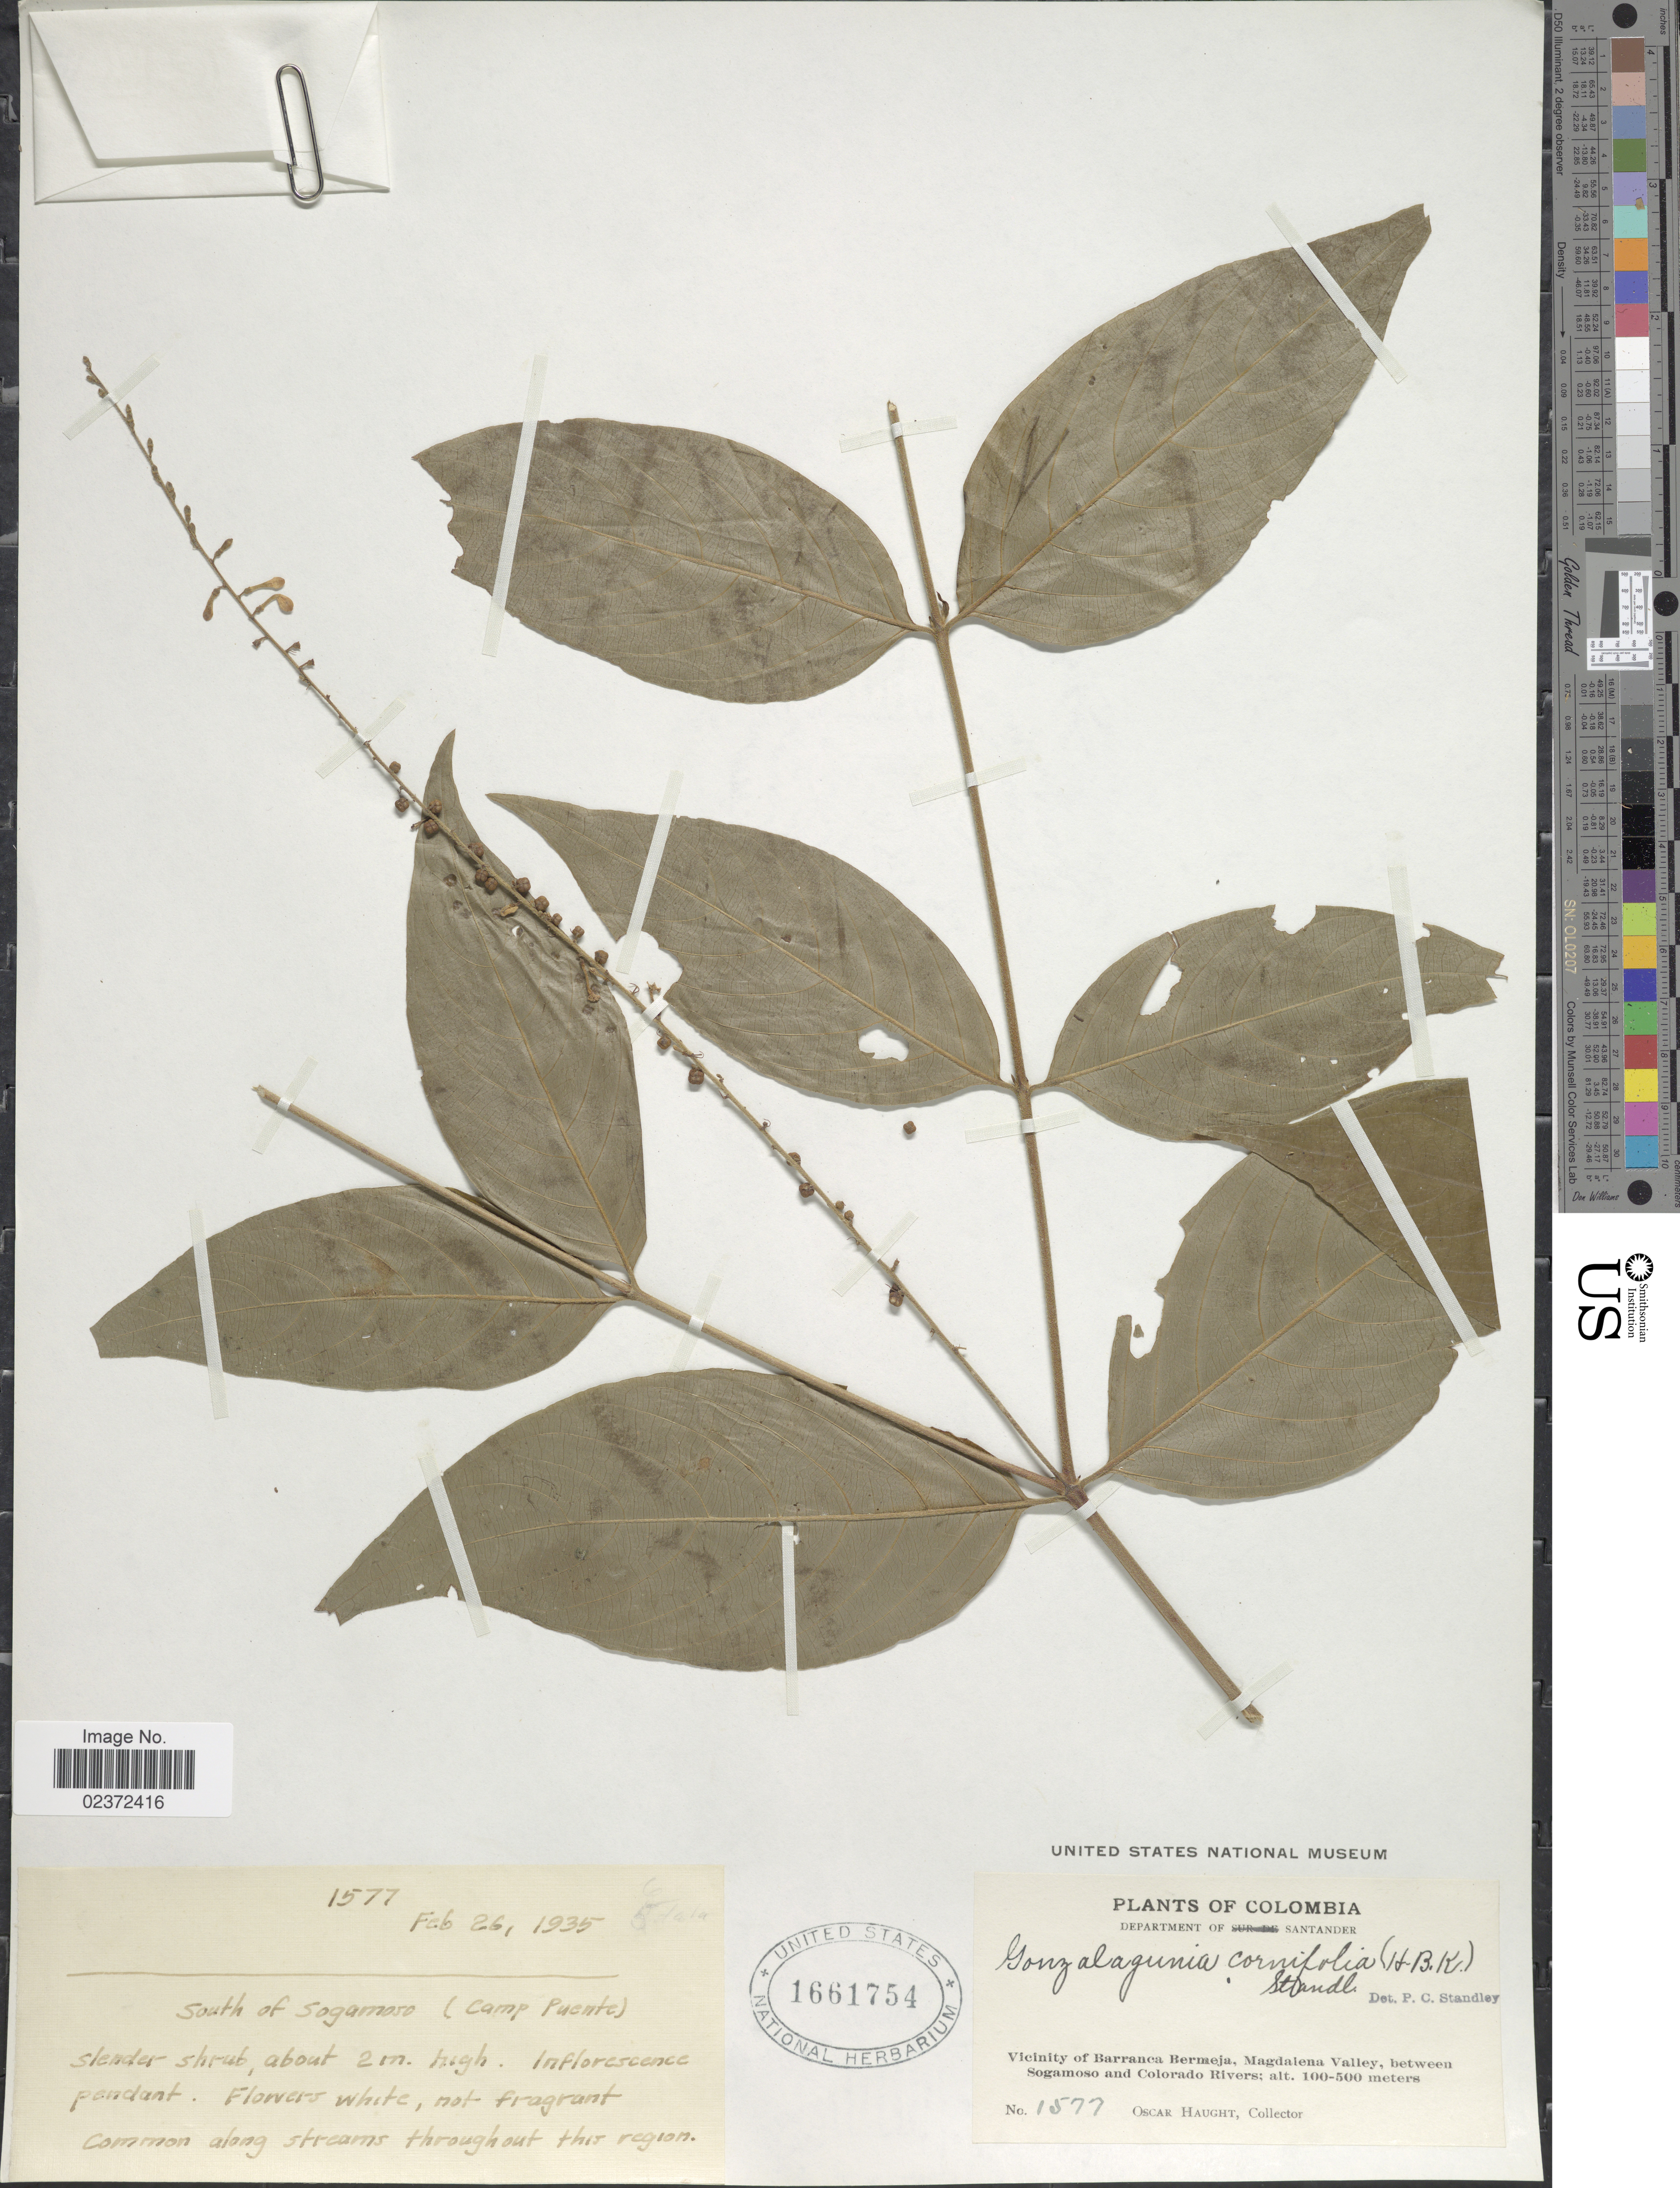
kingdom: Plantae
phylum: Tracheophyta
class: Magnoliopsida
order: Gentianales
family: Rubiaceae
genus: Gonzalagunia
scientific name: Gonzalagunia cornifolia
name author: (Kunth) Standl.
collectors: O. Haught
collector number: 1577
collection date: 1935-02-26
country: Colombia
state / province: Santander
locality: Vicinity of Barranca Bermeja, Magdalena Valley, between Sogamoso and Colorado River, South of Sogamoro (Camp Puente)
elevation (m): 100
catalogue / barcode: US 1661754